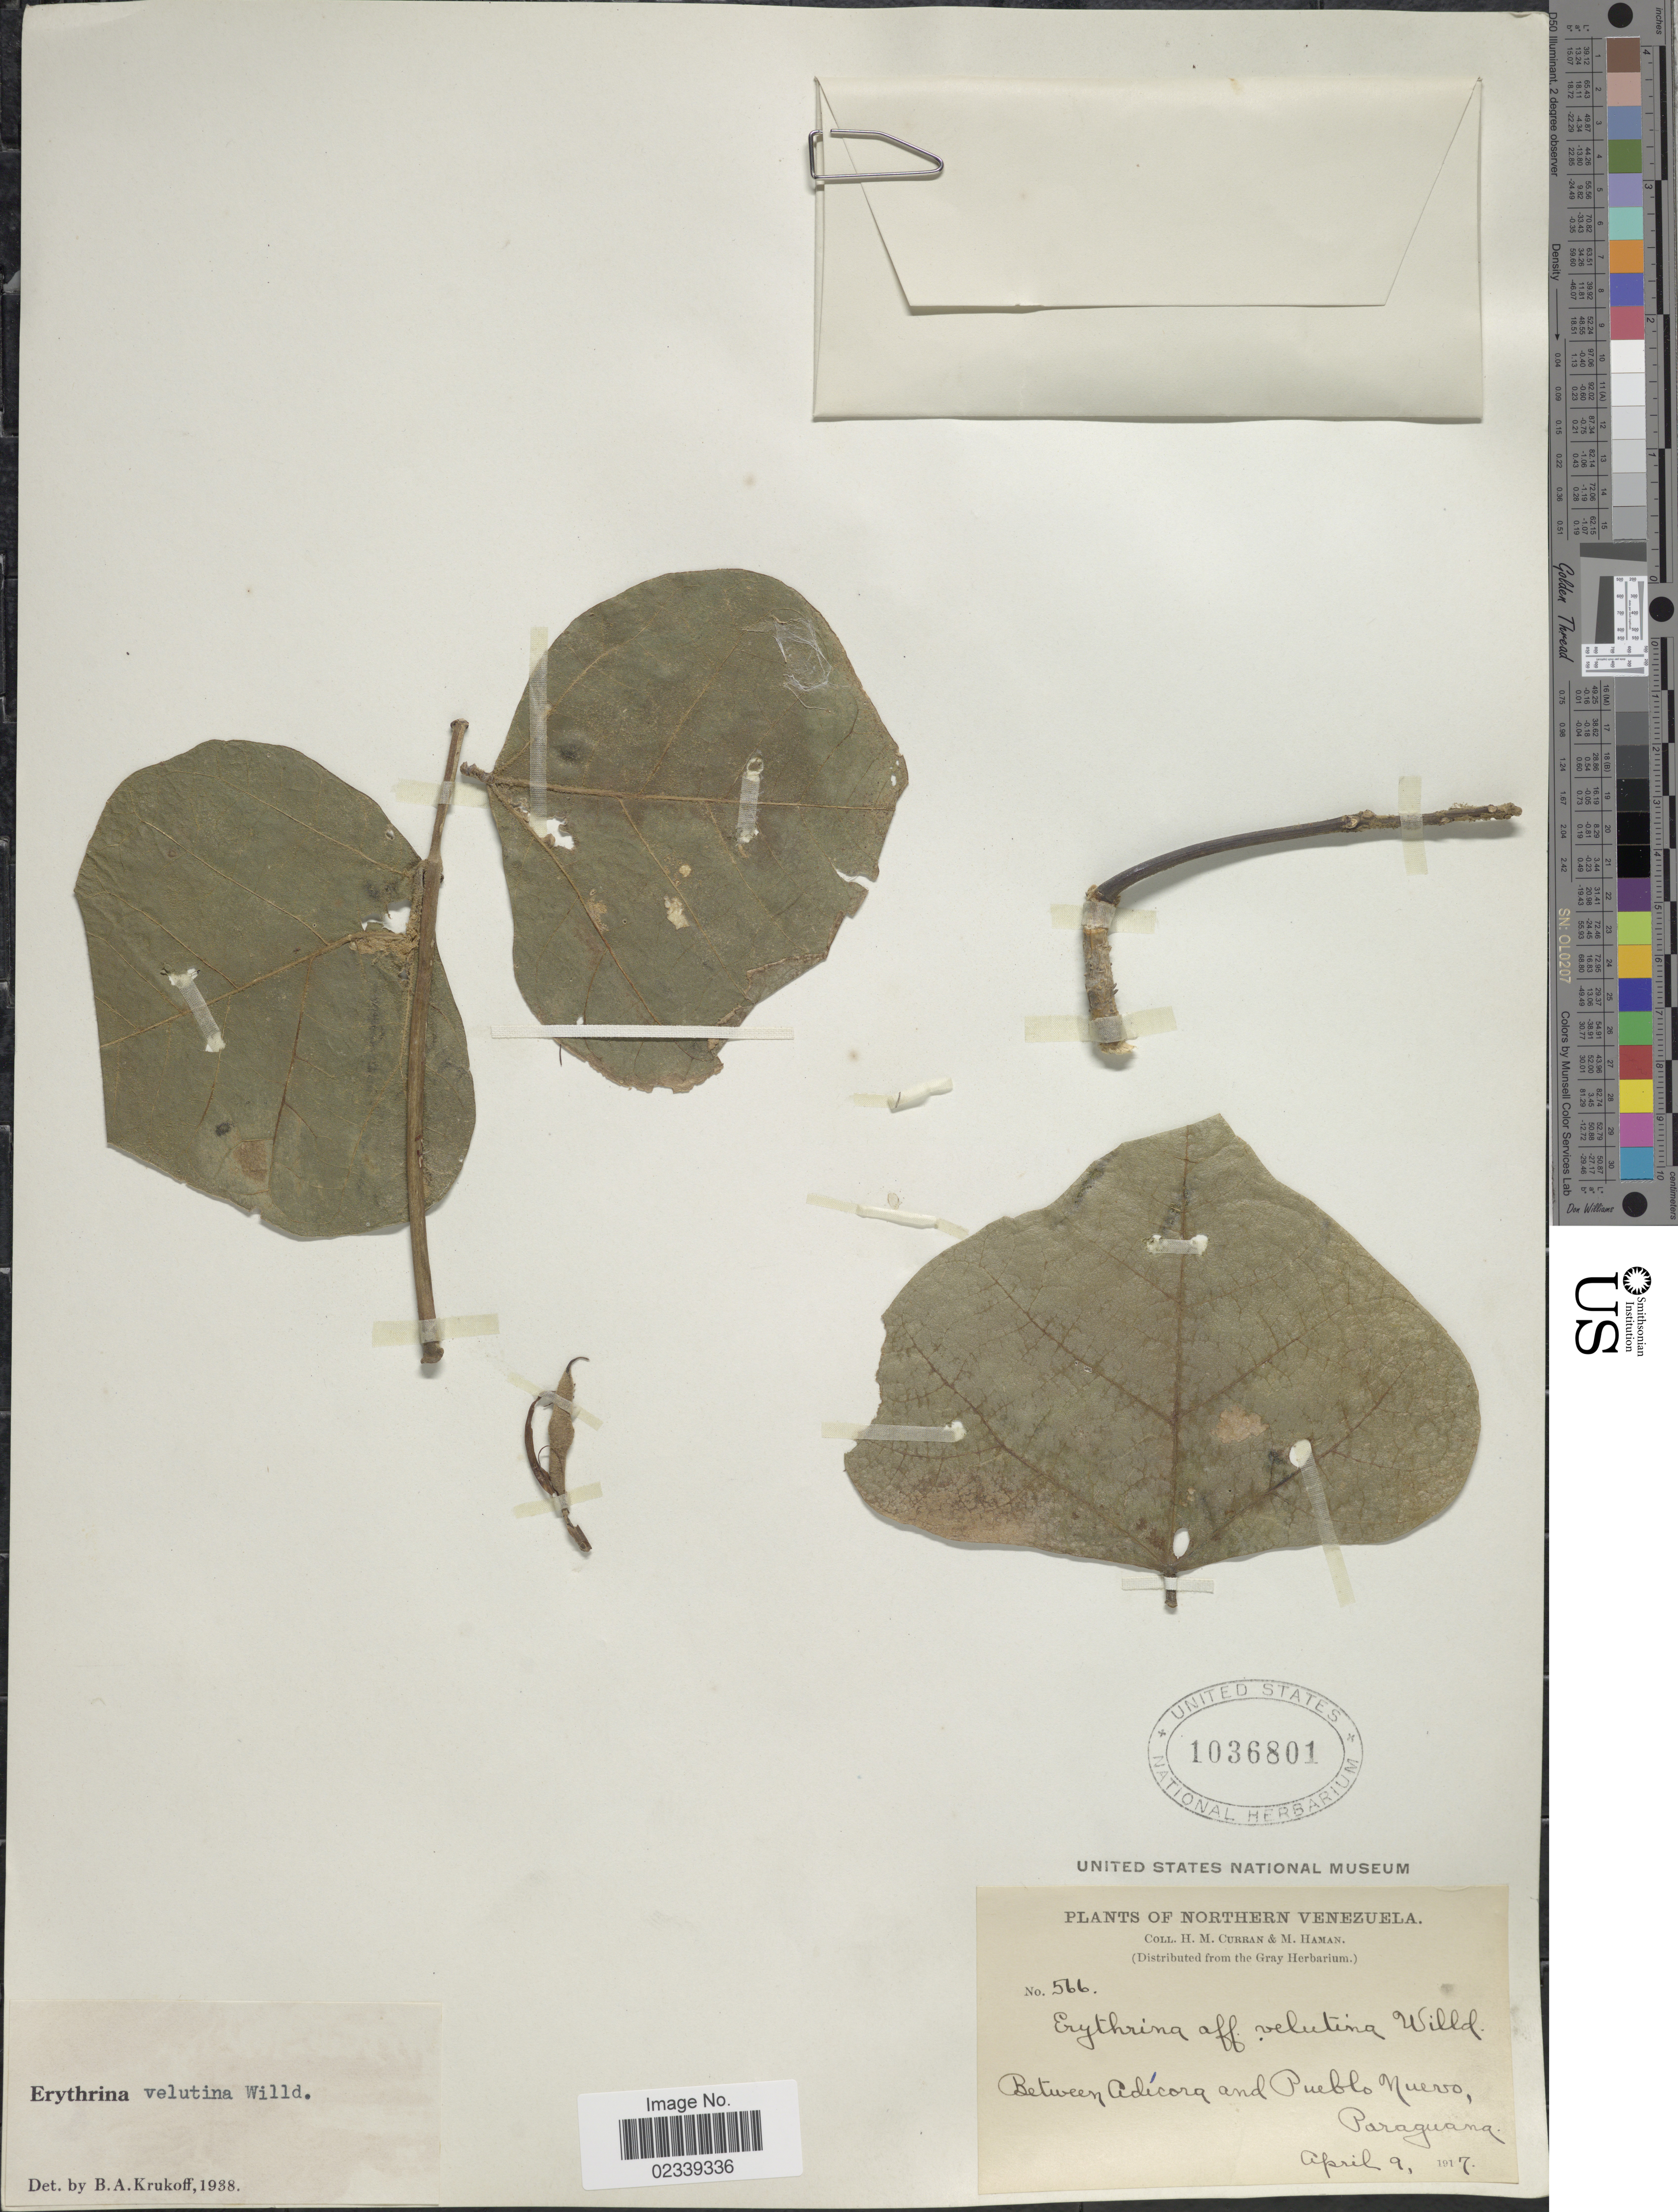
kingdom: Plantae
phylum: Tracheophyta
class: Magnoliopsida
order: Fabales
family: Fabaceae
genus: Erythrina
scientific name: Erythrina velutina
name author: Willd.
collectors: H. M. Curran & M. Haman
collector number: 566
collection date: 1917-04-09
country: Venezuela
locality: Northern Venezuela, Between Adicora and Pueblo Nuevo, Paraguana.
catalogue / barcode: US 1036801